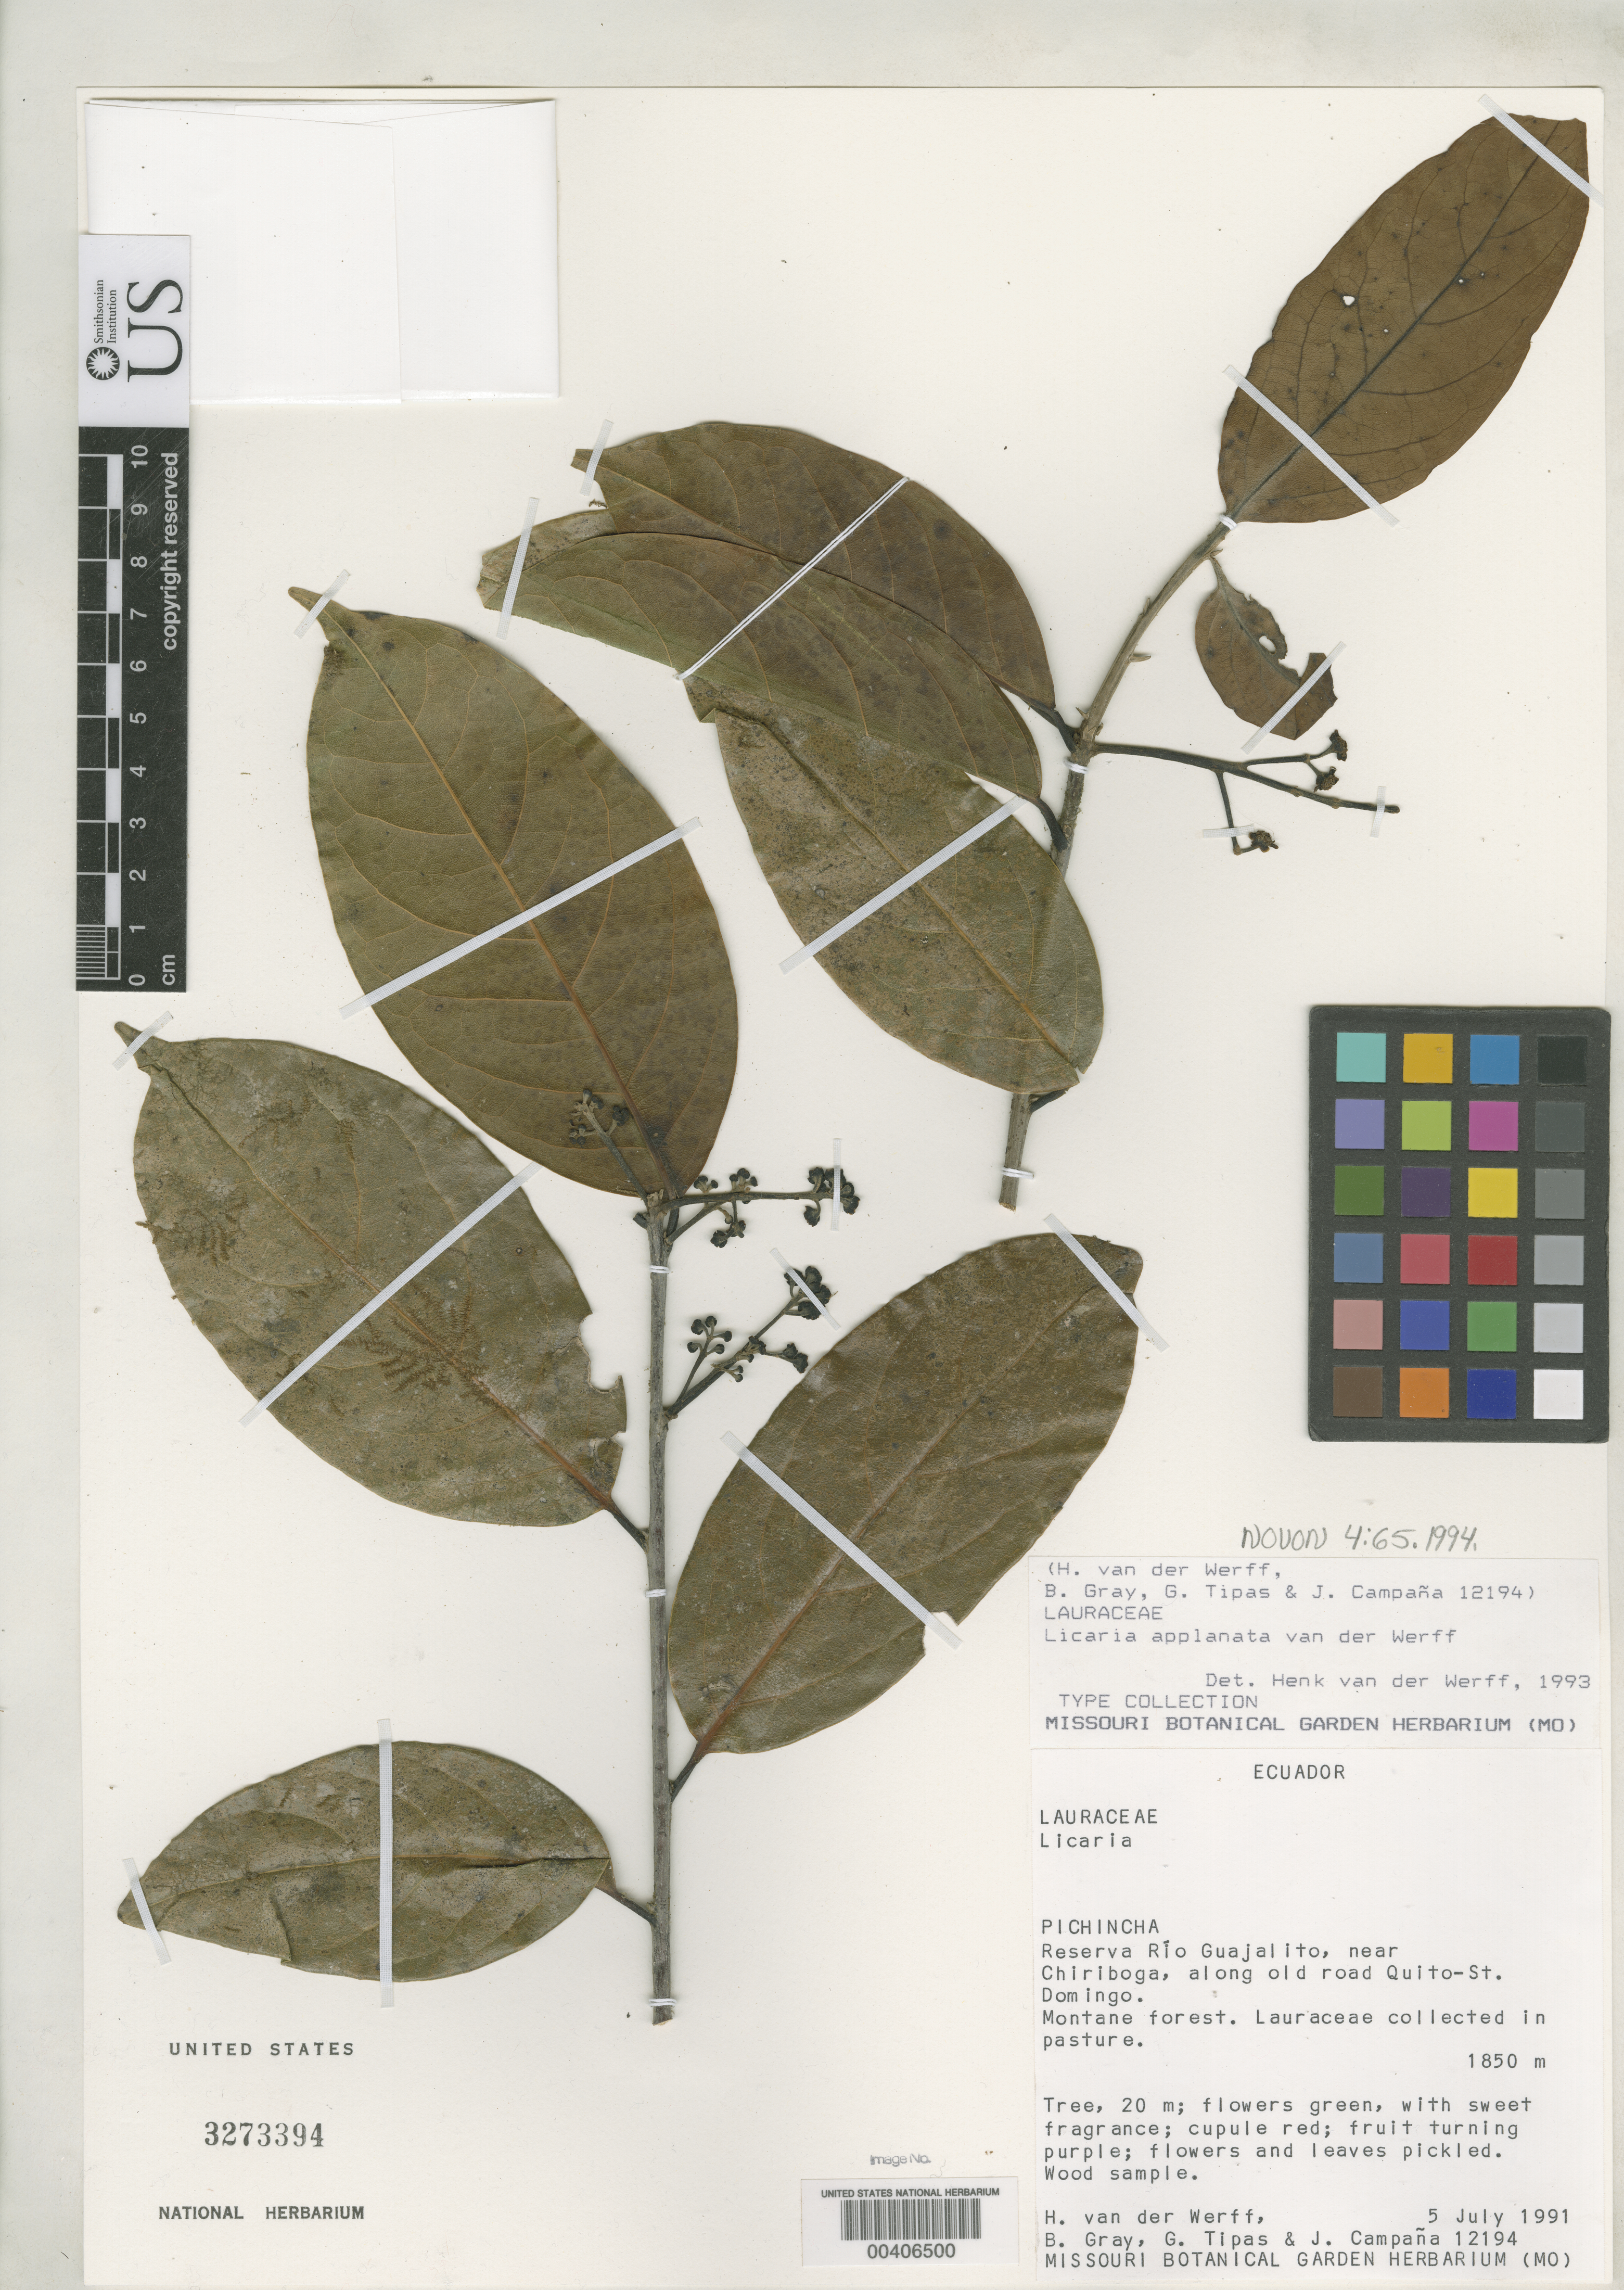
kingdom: Plantae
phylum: Tracheophyta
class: Magnoliopsida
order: Laurales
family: Lauraceae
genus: Licaria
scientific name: Licaria applanata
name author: van der Werff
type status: Isotype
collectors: H. van der Werff, B. Gray, G. Tipas & J. Campana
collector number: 12194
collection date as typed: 05 Jul 1991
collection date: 1991-07-05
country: Ecuador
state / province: Pichincha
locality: Reserva Rio Guajalito, near Chiriboga, along old road Quit-st. domingo.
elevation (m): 1850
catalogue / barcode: US 3273394